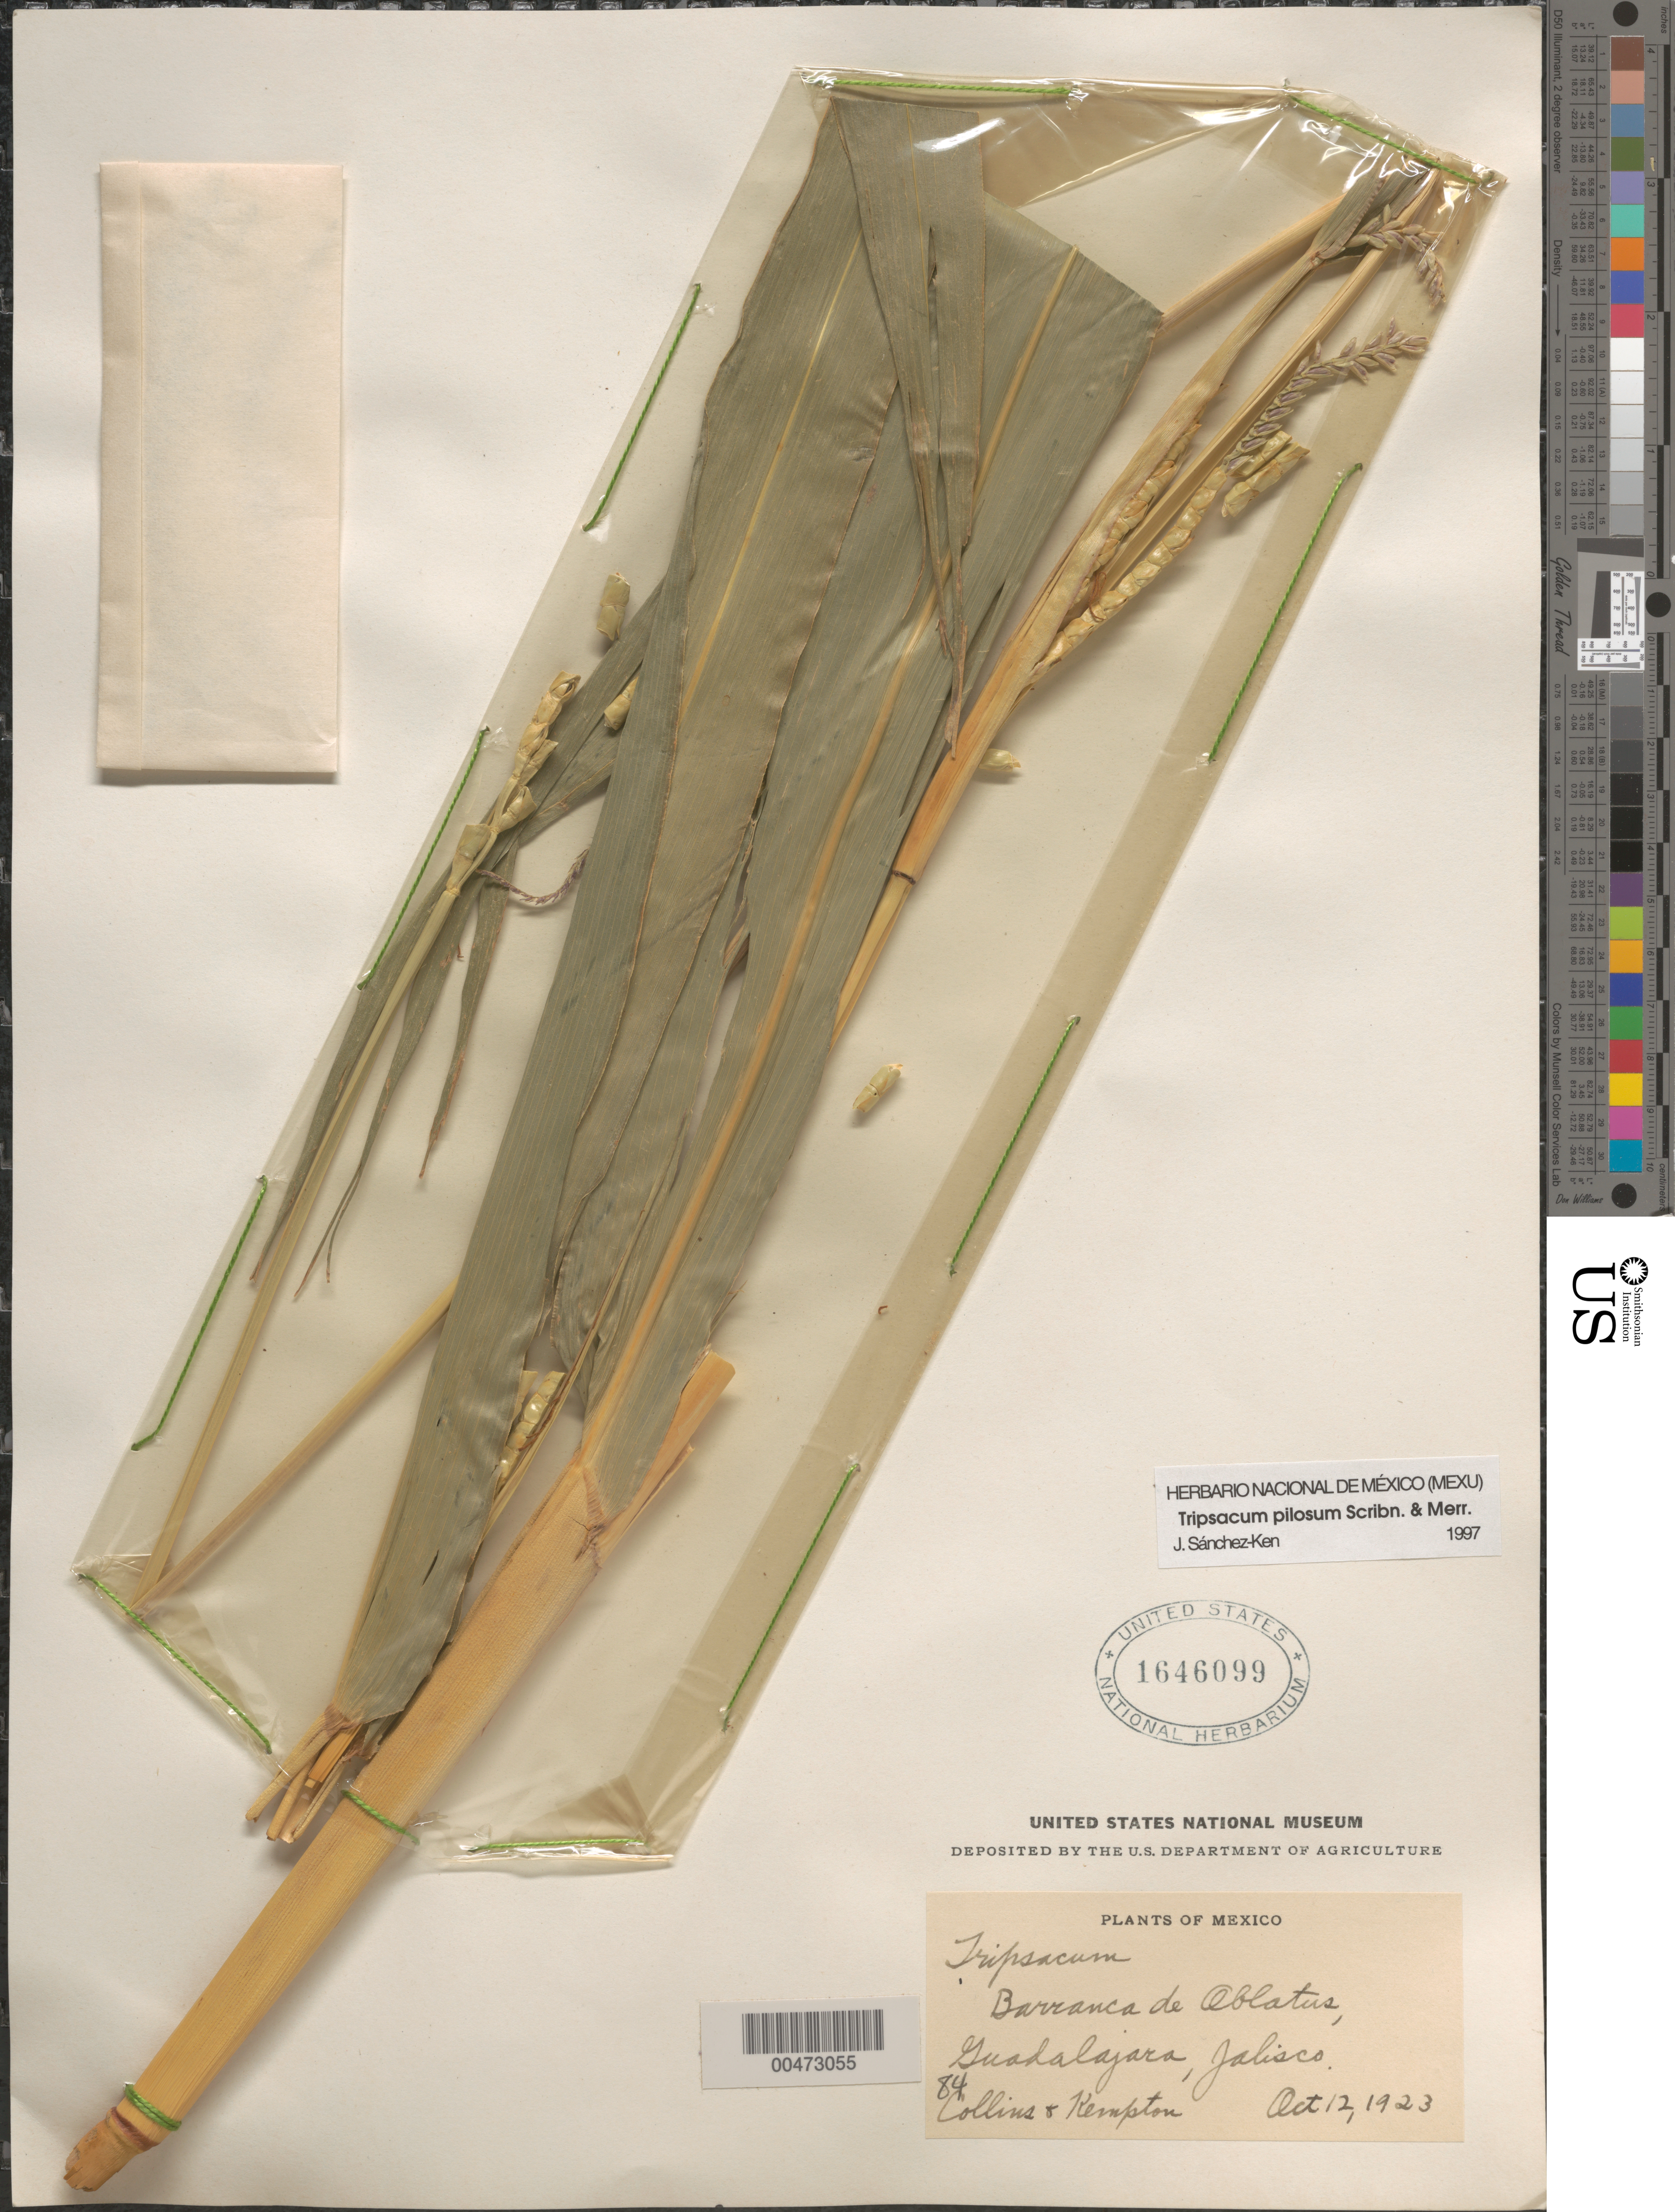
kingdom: Plantae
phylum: Tracheophyta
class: Liliopsida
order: Poales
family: Poaceae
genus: Tripsacum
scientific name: Tripsacum pilosum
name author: Scribn. & Merr.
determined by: Sánchez-Ken, J. G.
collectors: -. Collins & -. Kempton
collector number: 84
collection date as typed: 12 Oct 1923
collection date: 1923-10-12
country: Mexico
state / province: Jalisco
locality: Barranca de Oblatos, Guadalajara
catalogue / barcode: US 1646099